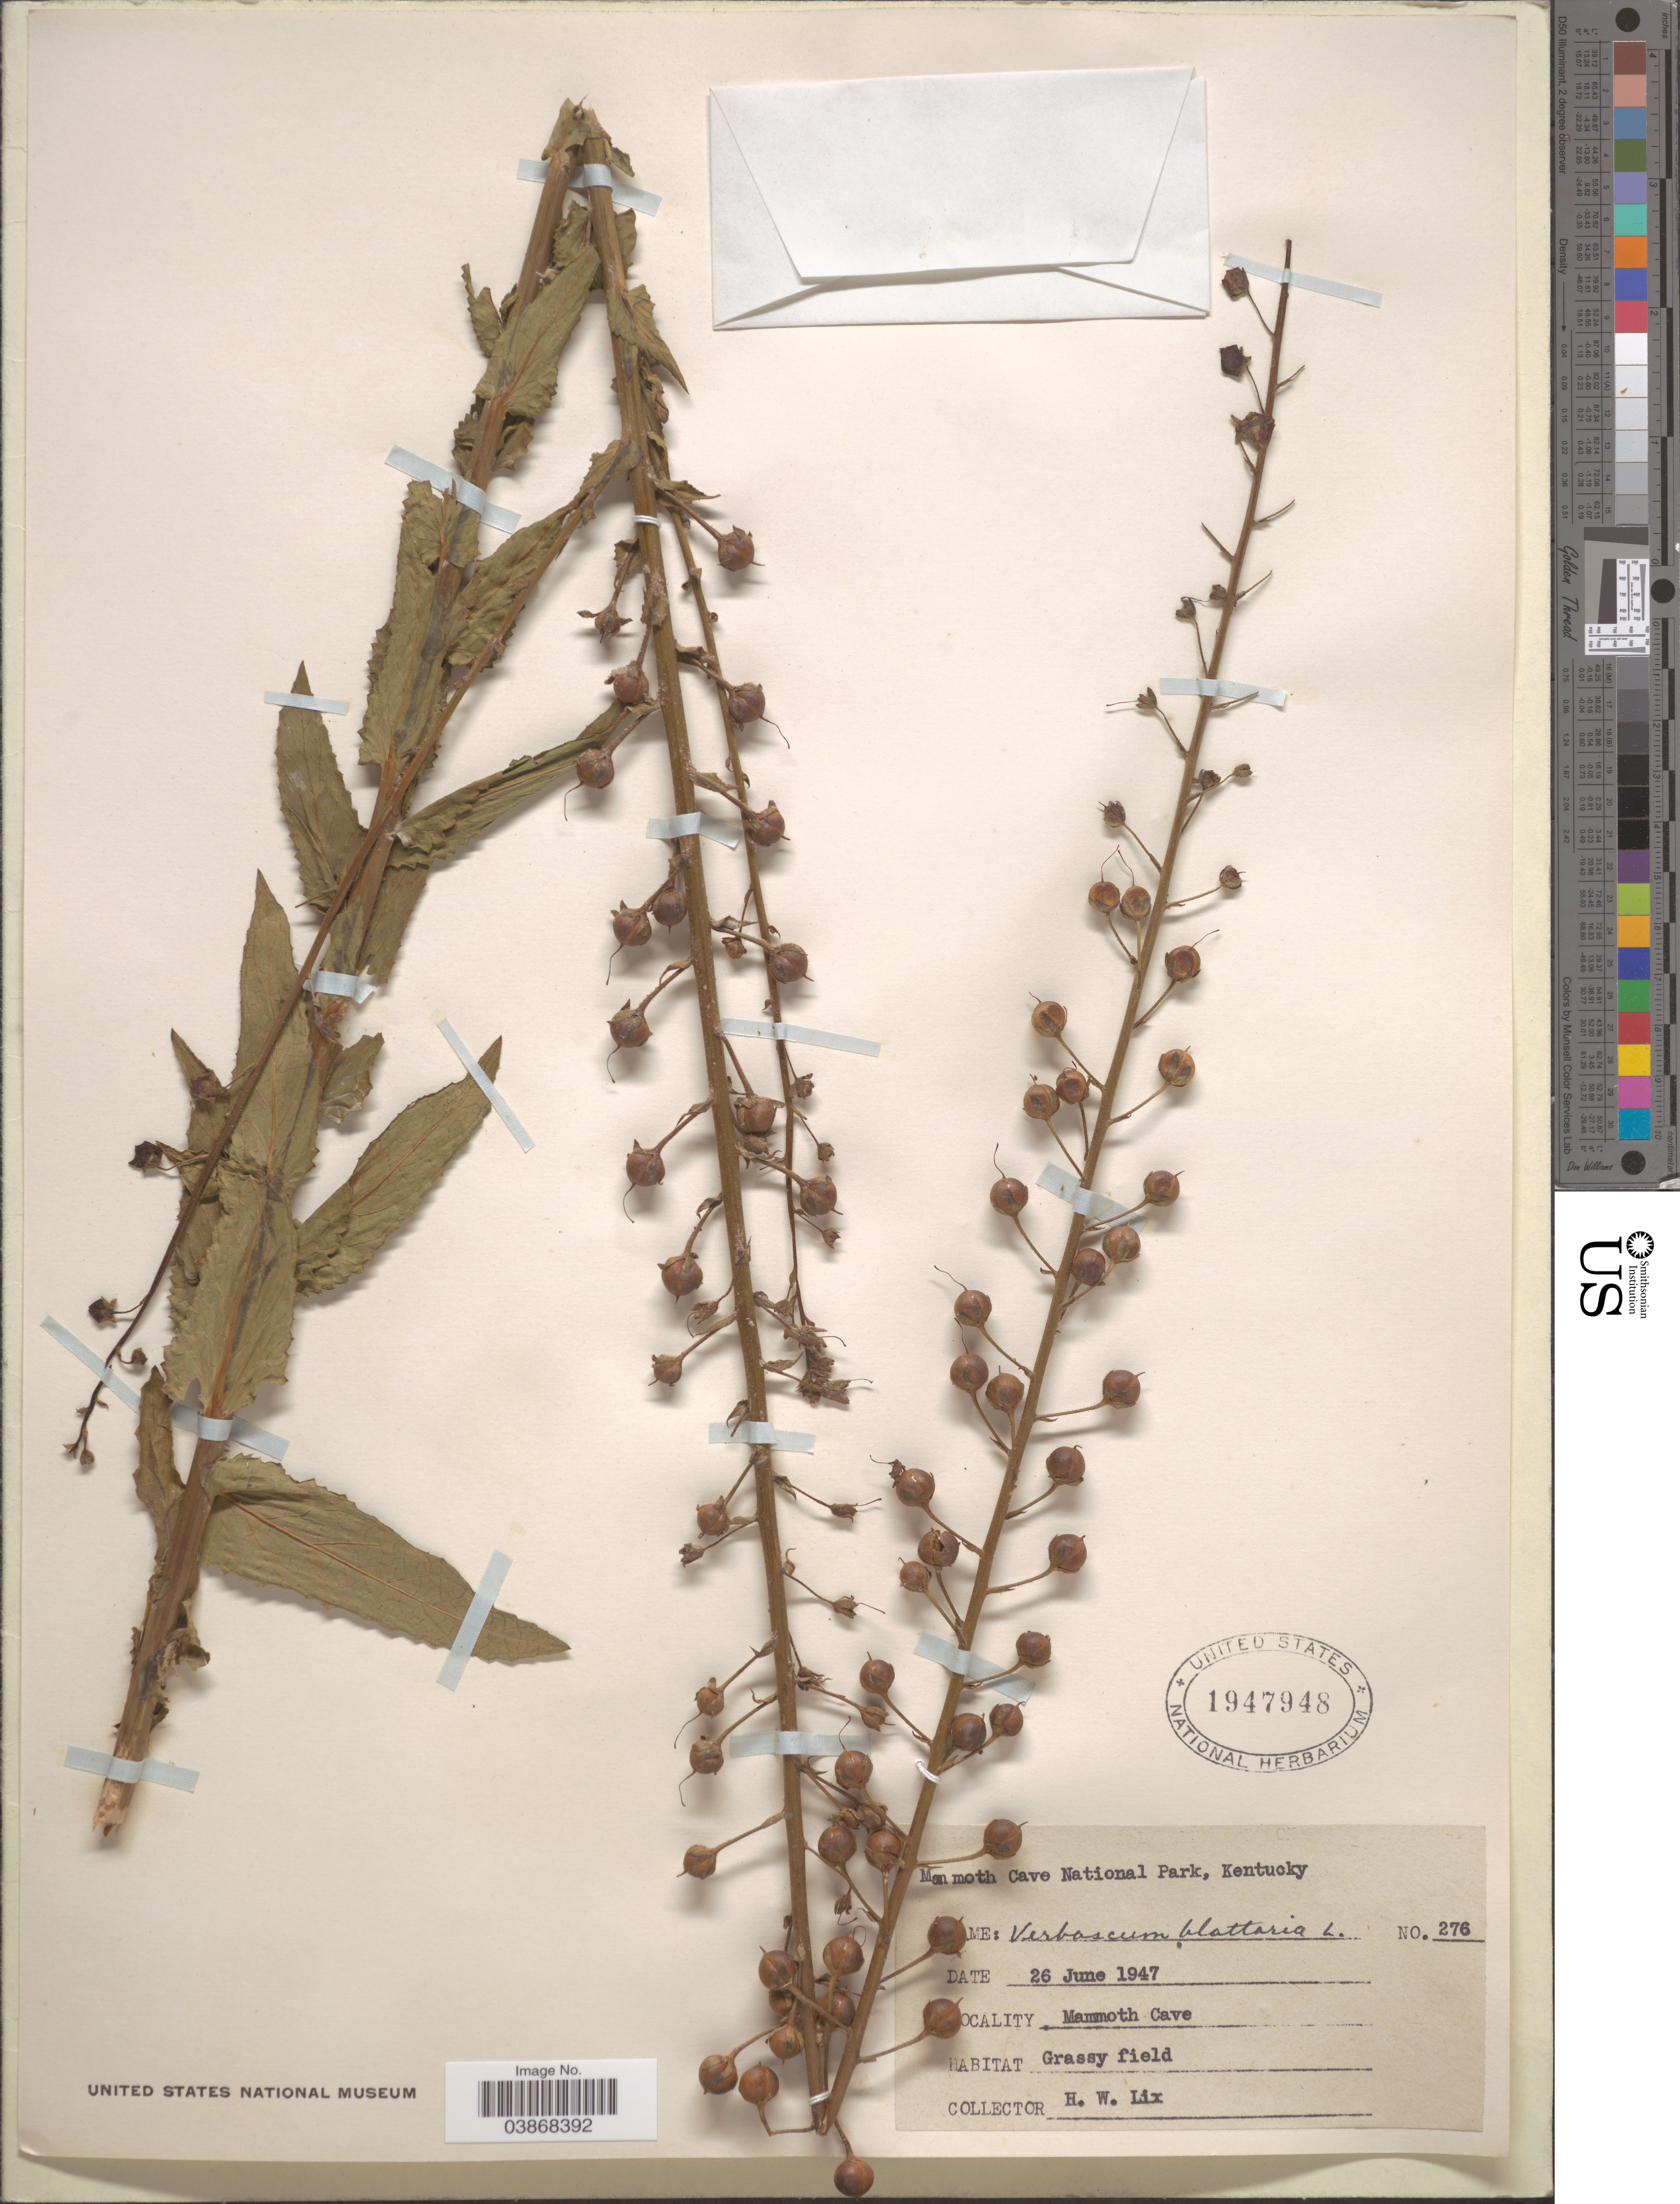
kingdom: Plantae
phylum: Tracheophyta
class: Magnoliopsida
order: Lamiales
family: Scrophulariaceae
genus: Verbascum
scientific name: Verbascum blattaria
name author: L.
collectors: H. W. Lix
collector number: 276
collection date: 1947-06-26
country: United States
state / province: Kentucky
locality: Mammoth Cave National Park. Mammoth Cave.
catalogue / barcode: US 1947948